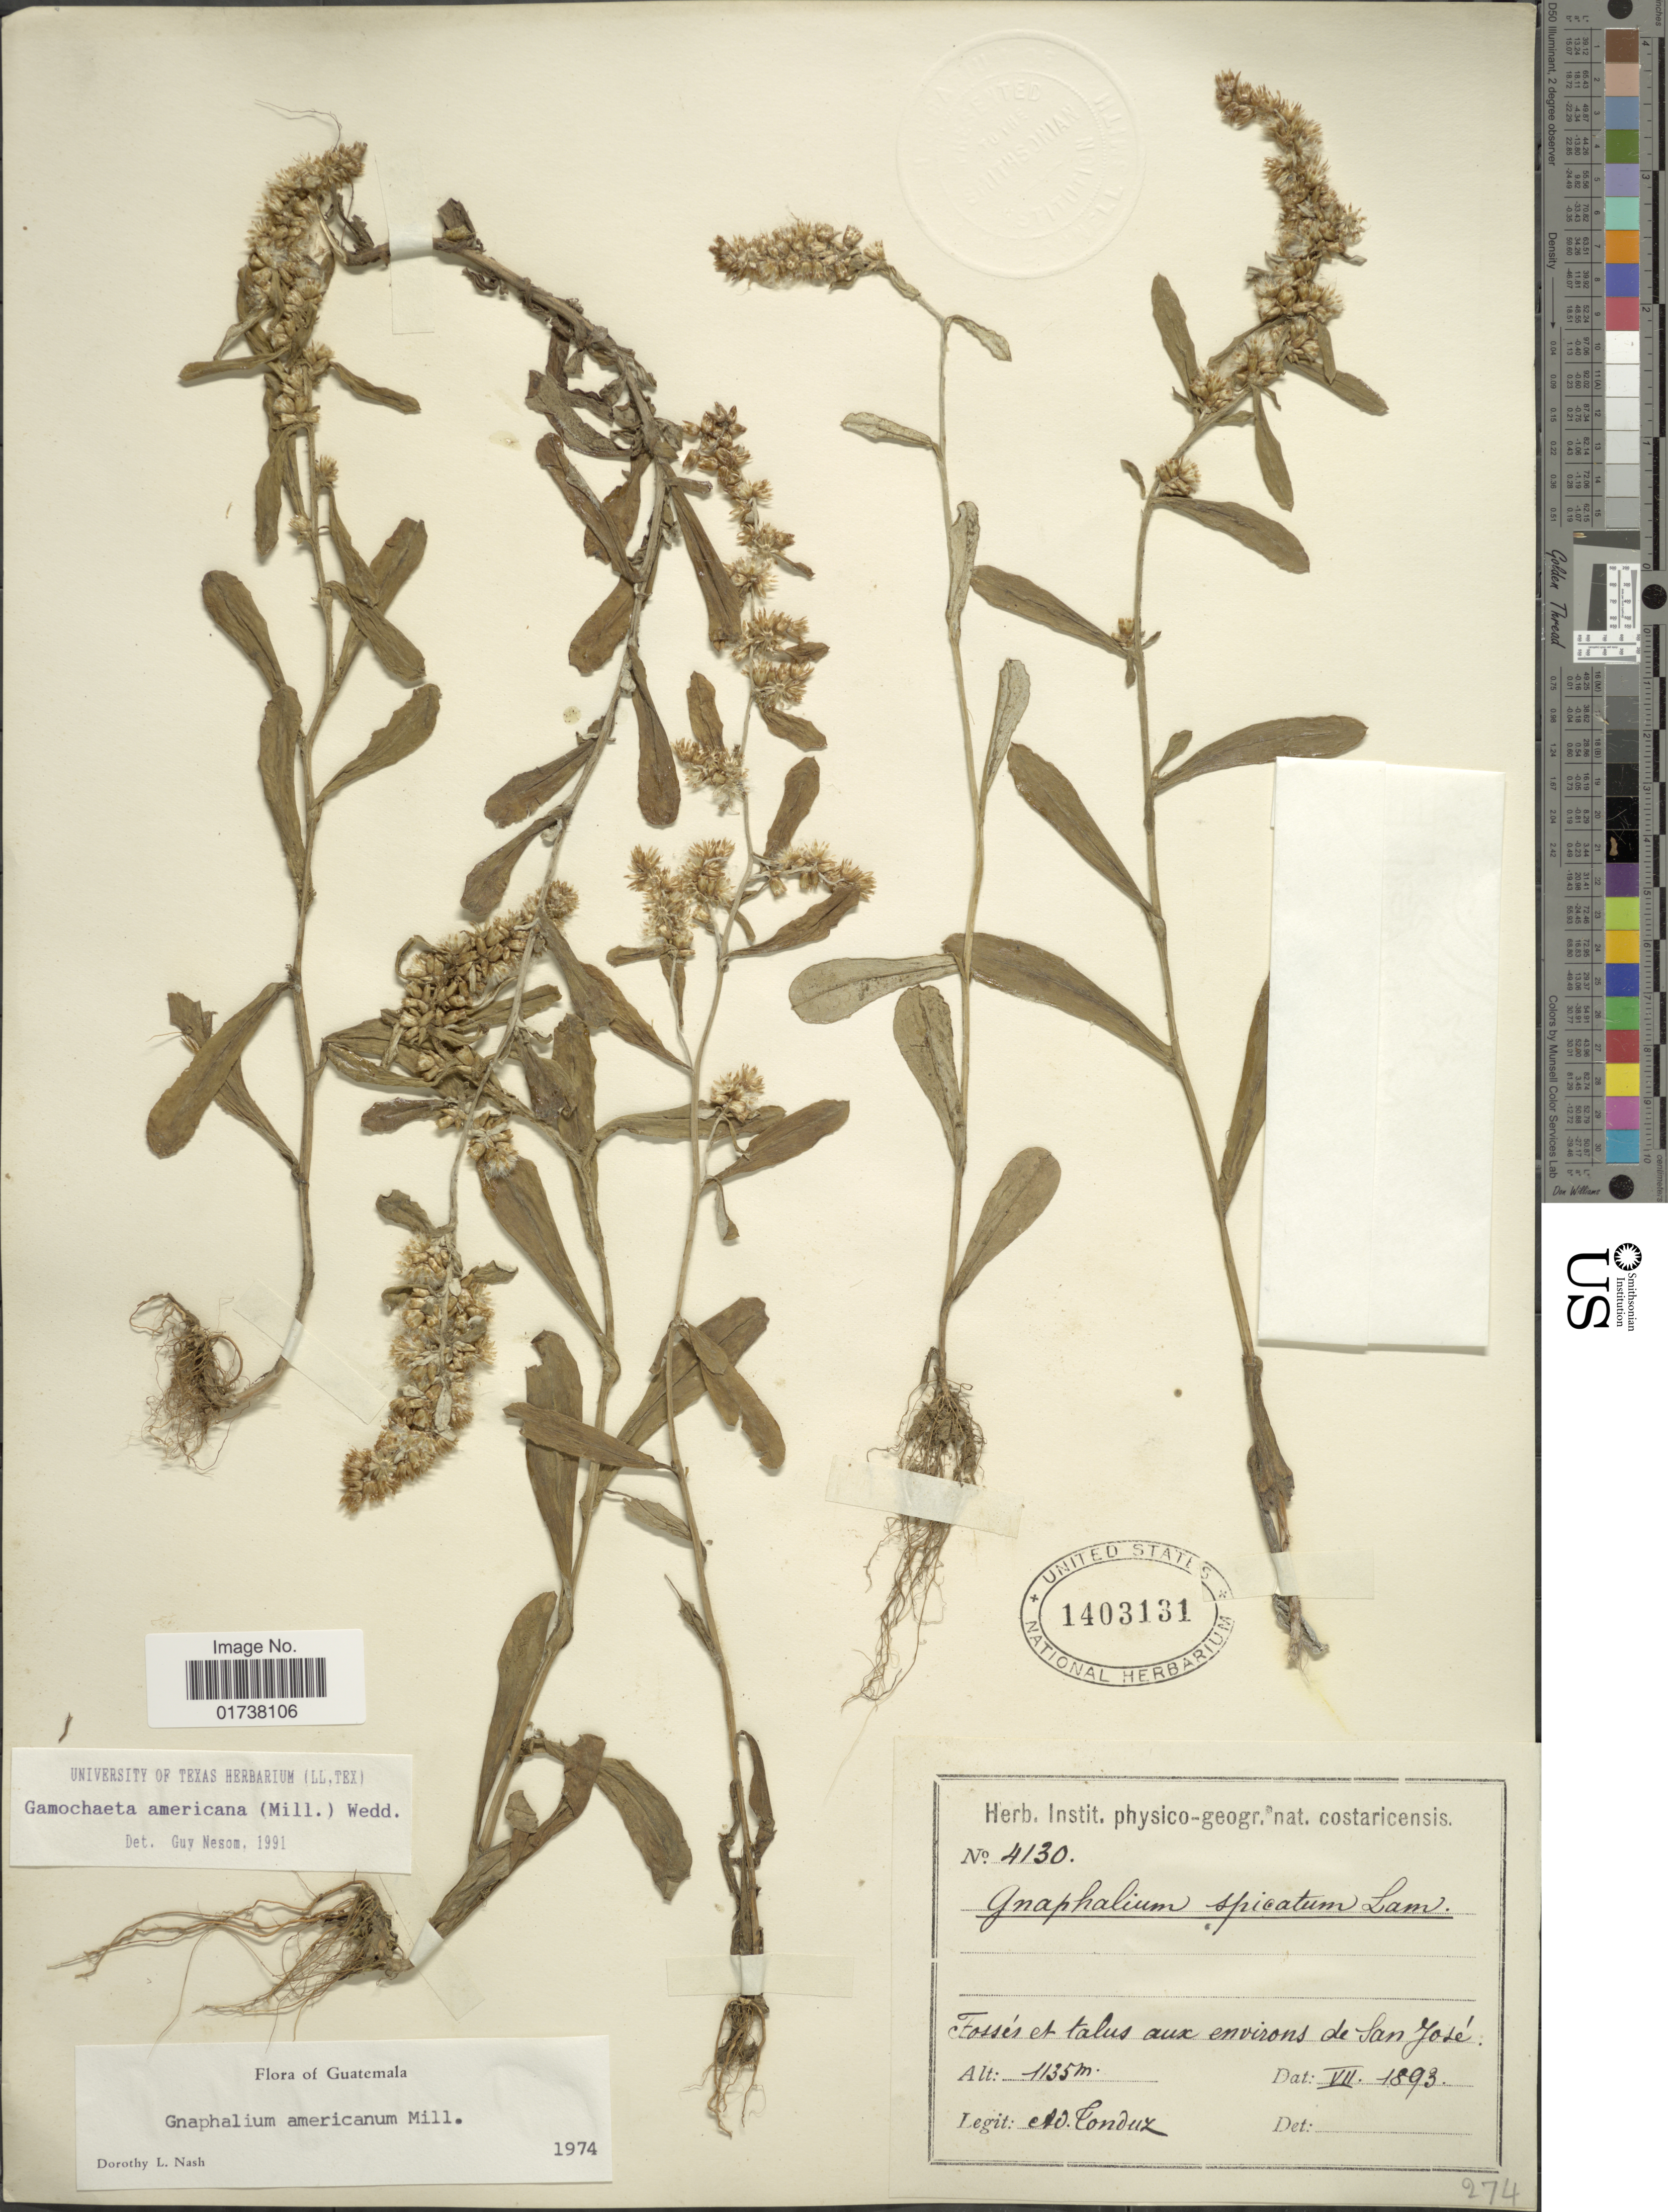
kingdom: Plantae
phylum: Tracheophyta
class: Magnoliopsida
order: Asterales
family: Asteraceae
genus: Gamochaeta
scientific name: Gamochaeta americana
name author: (Mill.) Wedd.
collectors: A. Tonduz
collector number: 4130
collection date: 1893-08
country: Costa Rica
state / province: San José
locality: Fosses et talus, aux environs de San Jose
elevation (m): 1135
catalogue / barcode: US 1403131